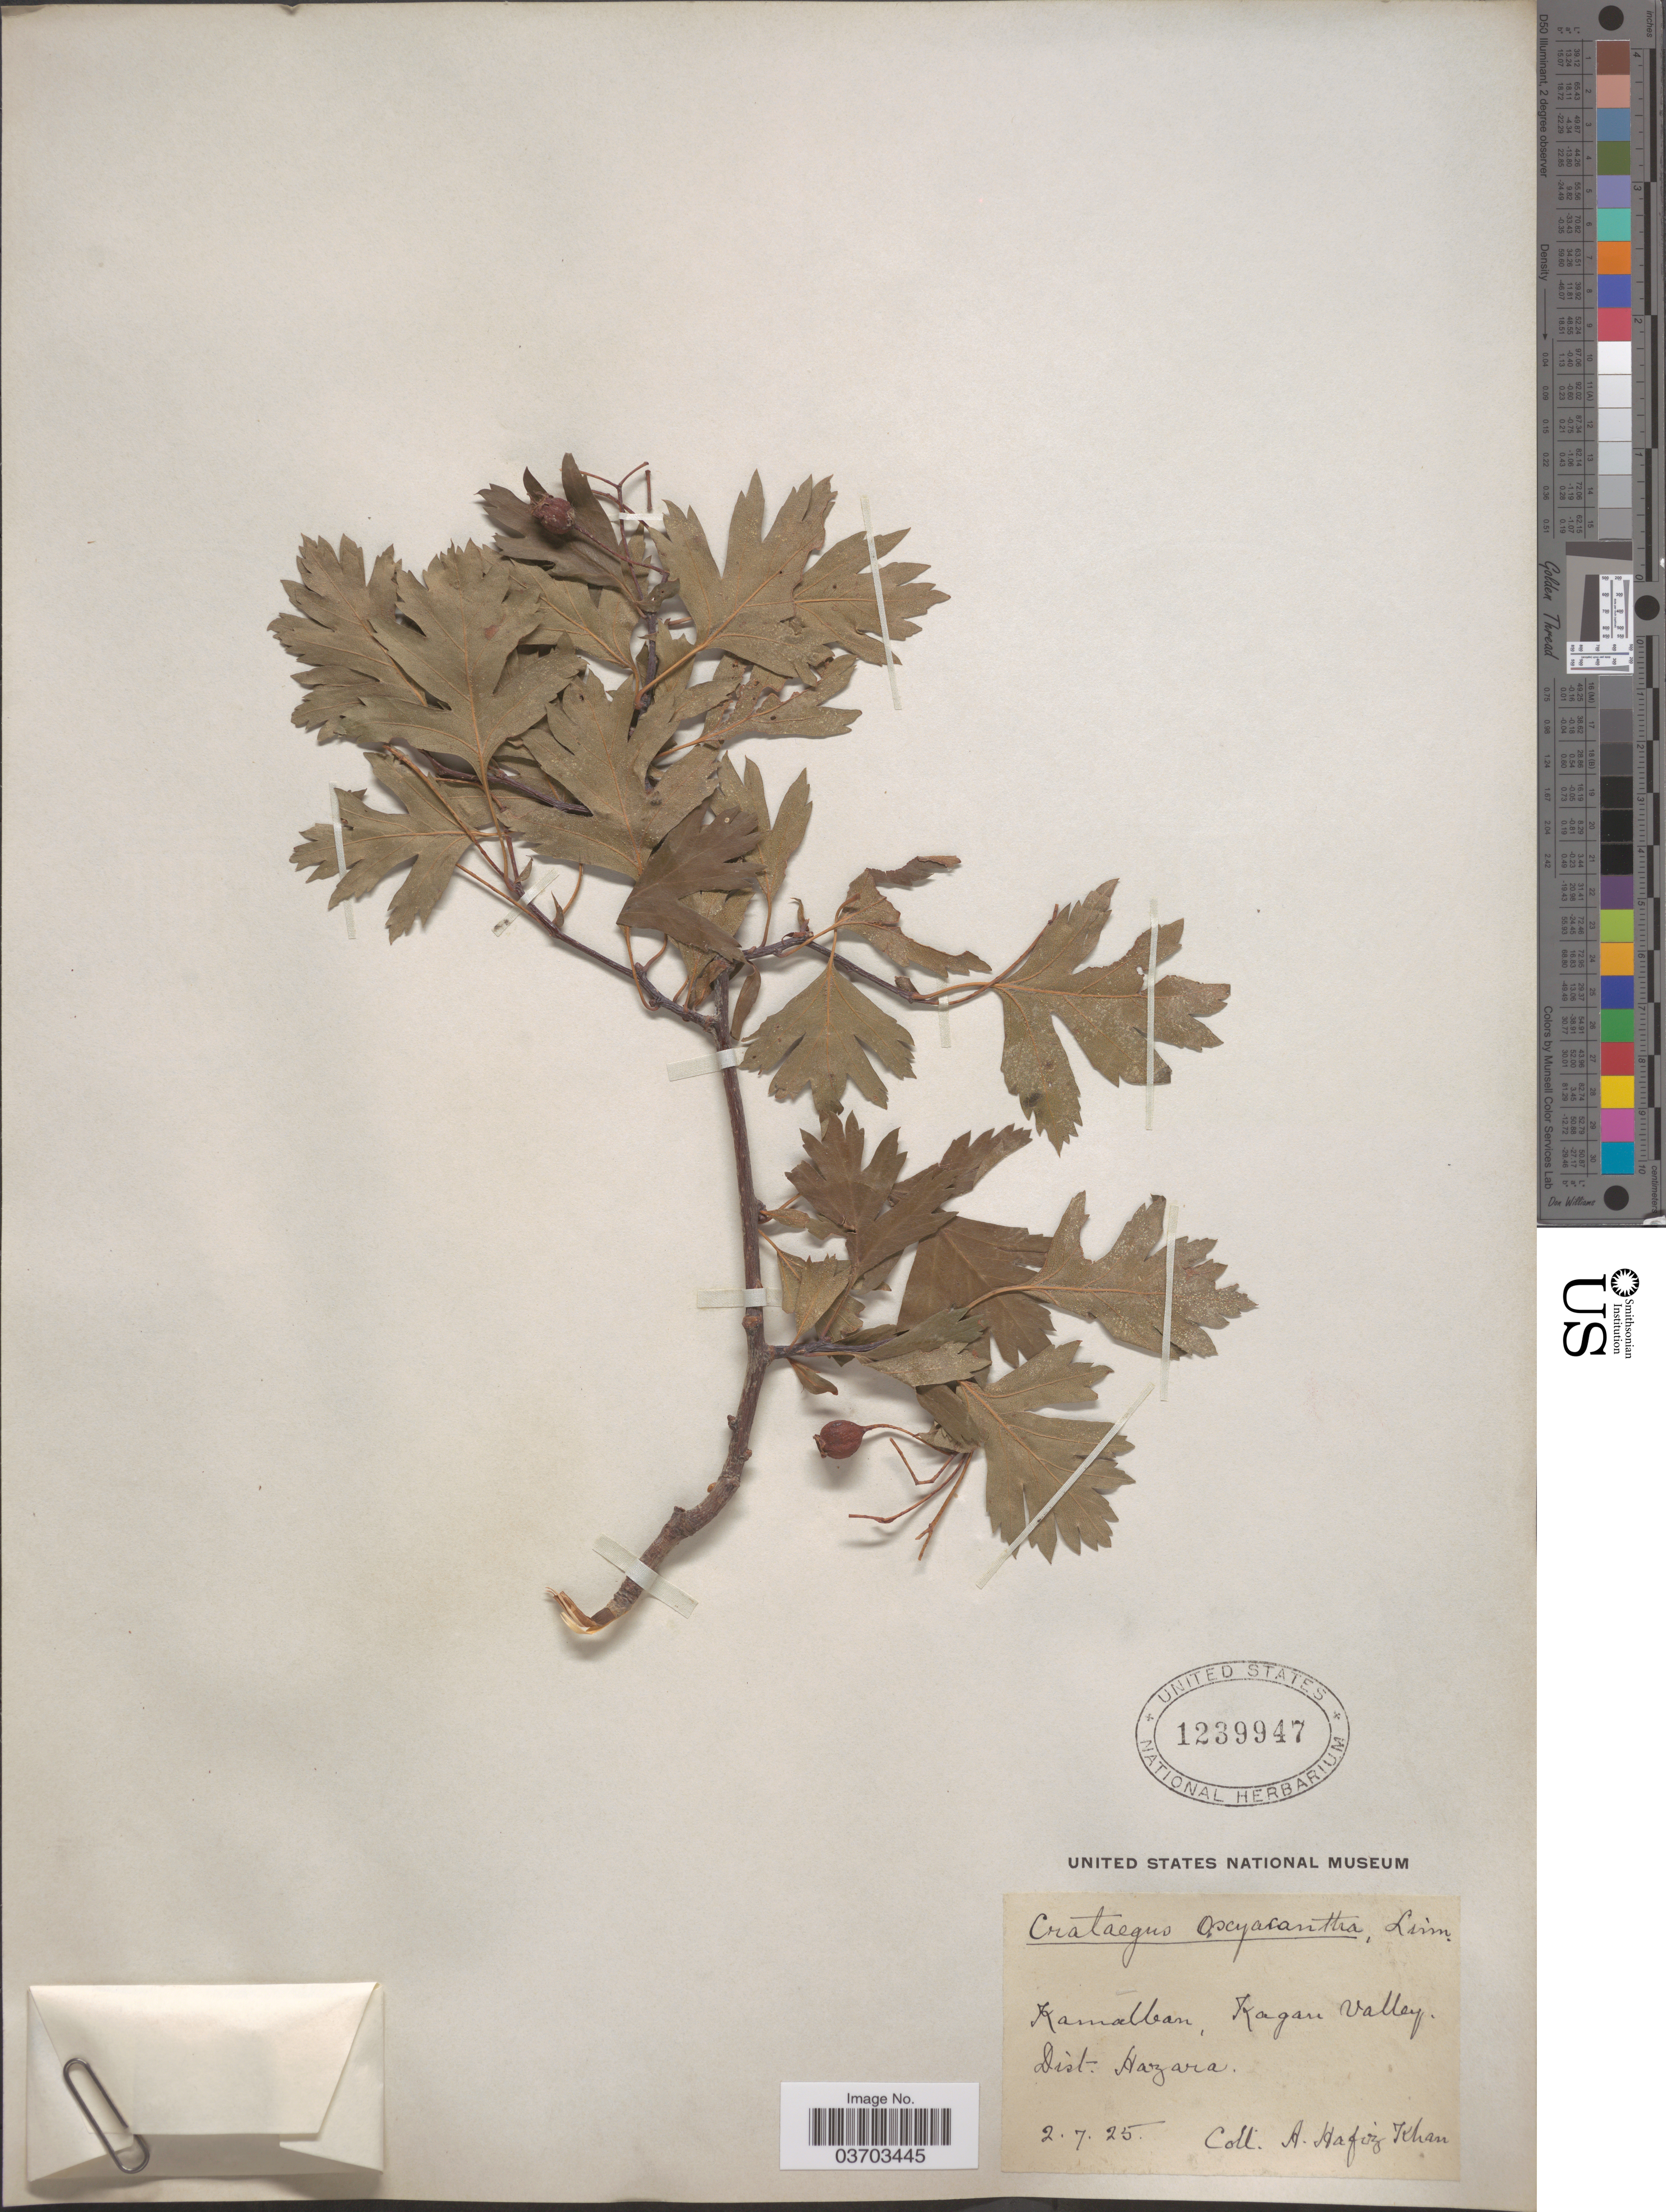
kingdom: Plantae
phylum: Tracheophyta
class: Magnoliopsida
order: Rosales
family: Rosaceae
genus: Crataegus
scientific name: Crataegus rhipidophylla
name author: Gand.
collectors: A. Hafiz-Khan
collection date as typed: Transcribed d/m/y: 2/7/25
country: Pakistan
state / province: Khyber Pakhtunkhwa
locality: Kamalban, Kagan Valley, Dist. Hazara.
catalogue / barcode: US 1239947